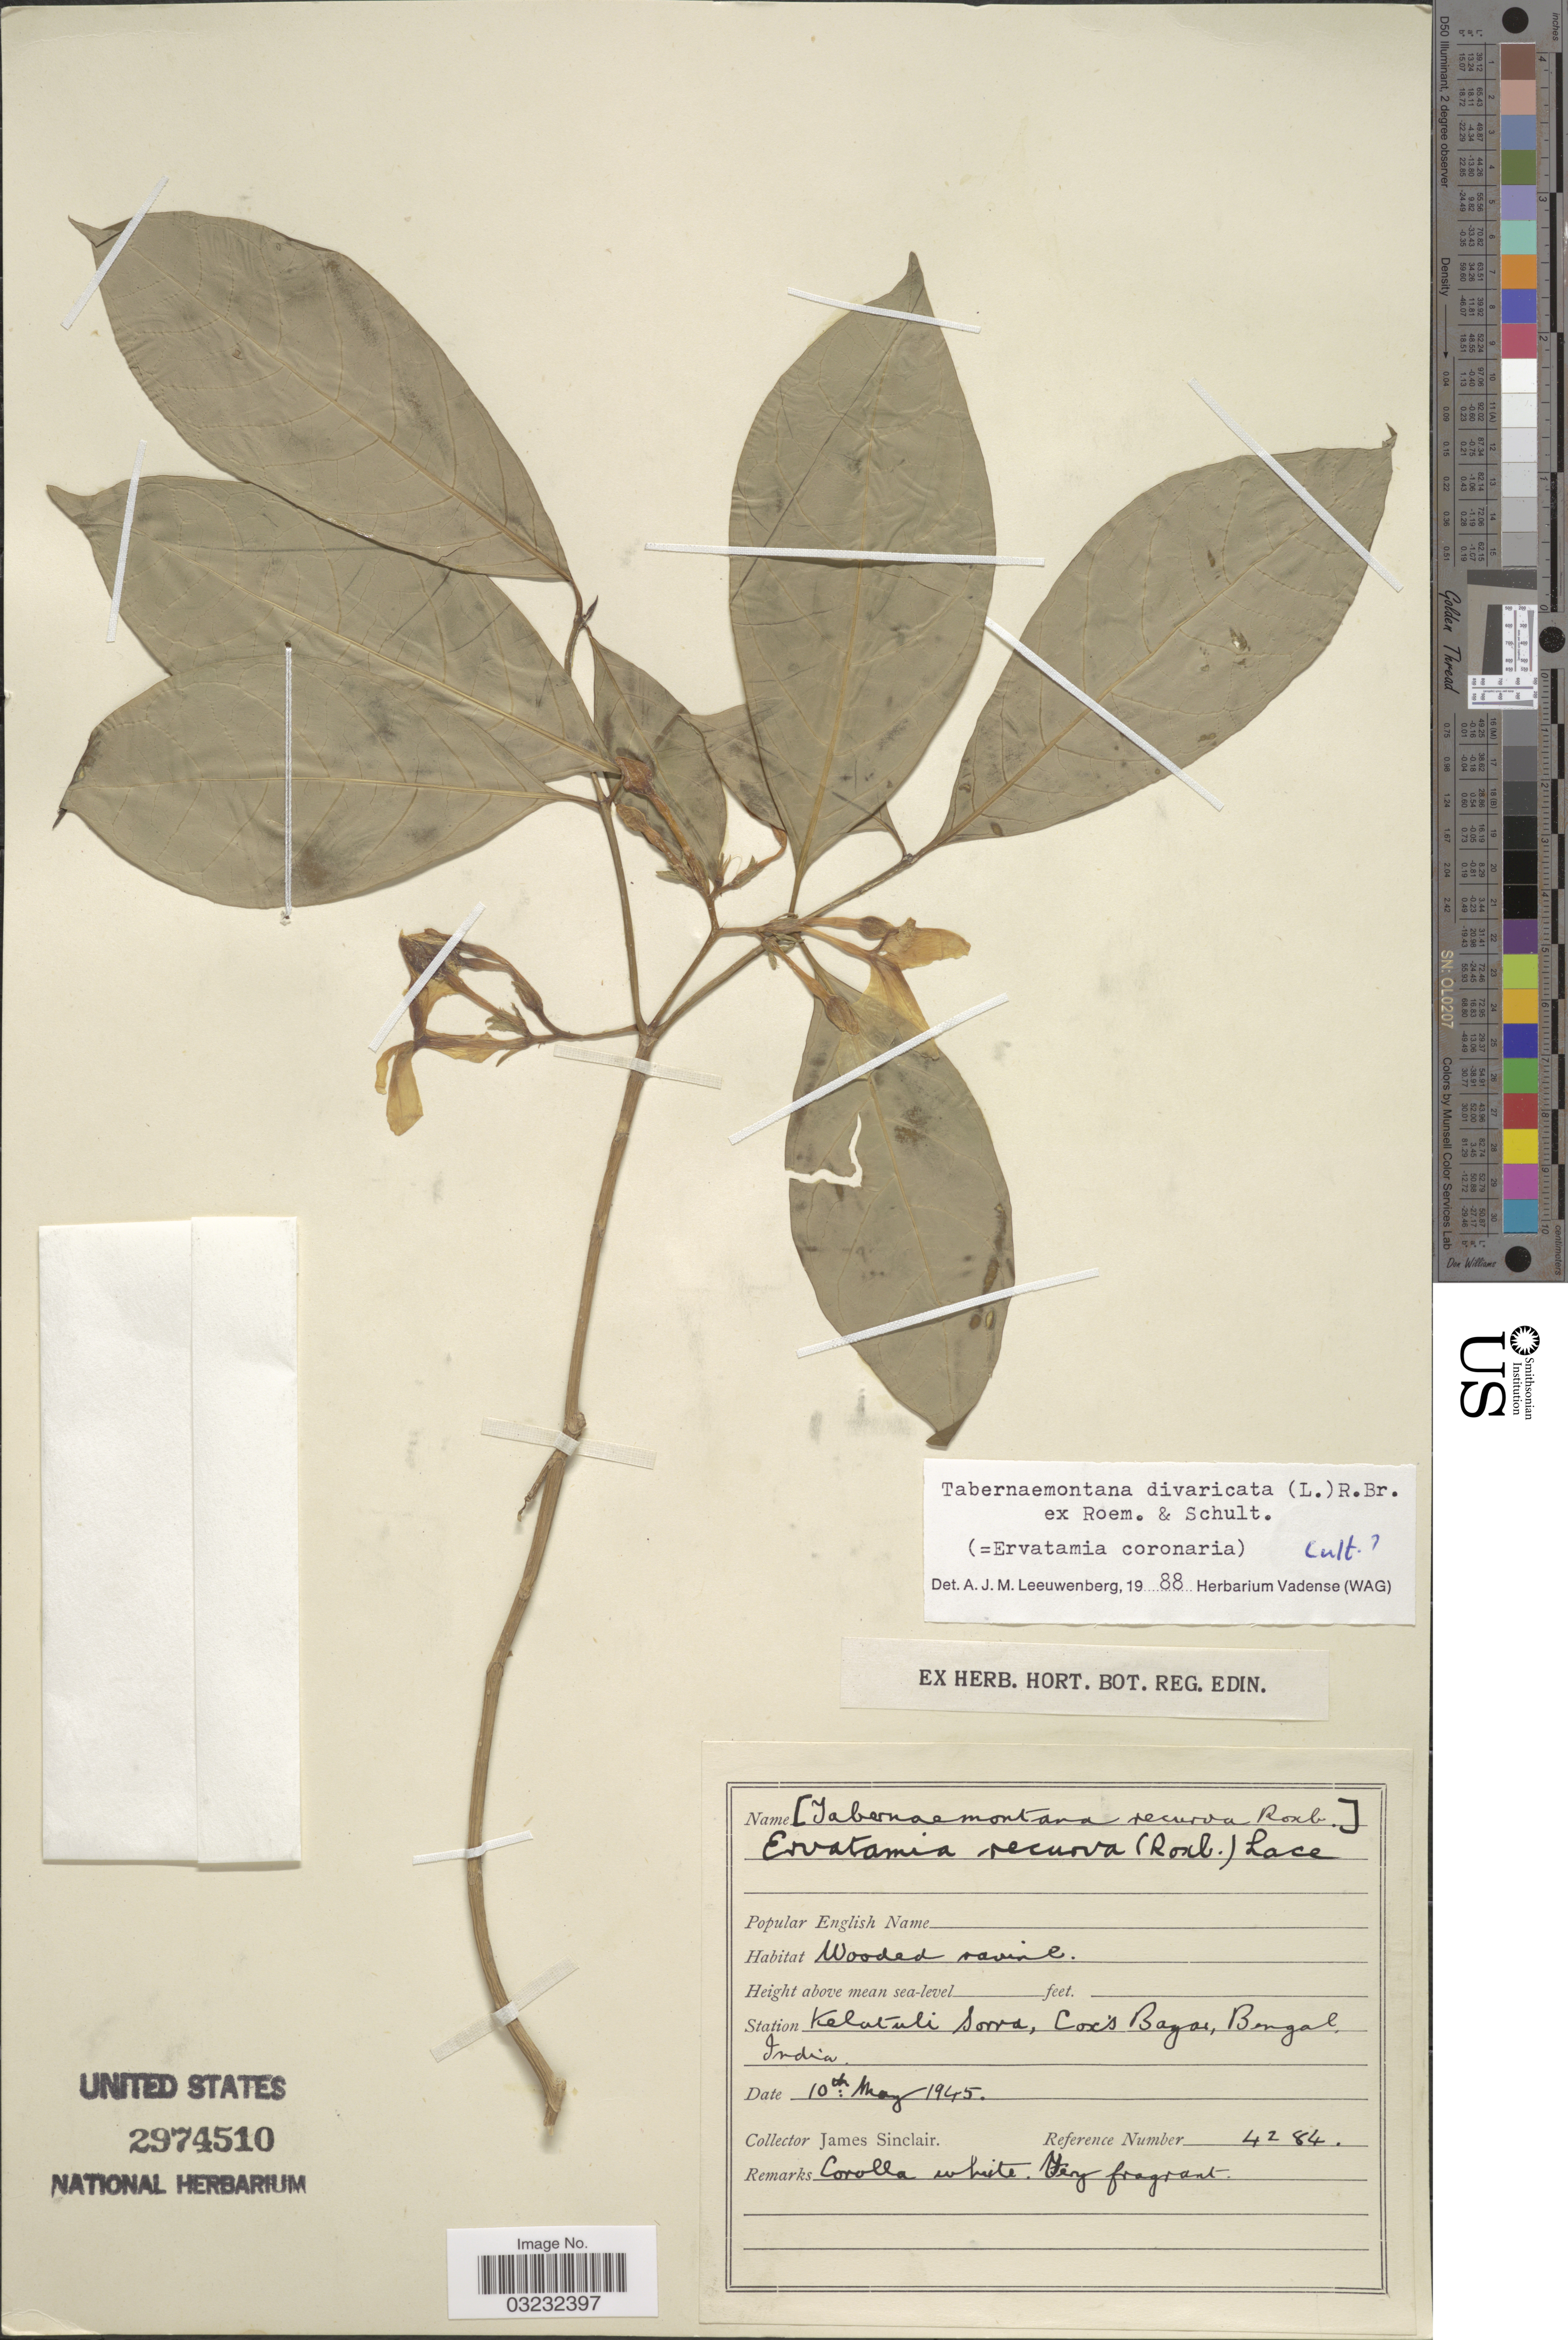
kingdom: Plantae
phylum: Tracheophyta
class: Magnoliopsida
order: Gentianales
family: Apocynaceae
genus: Tabernaemontana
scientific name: Tabernaemontana divaricata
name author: (L.) R. Br. ex Roem. & Schult.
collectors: J. Sinclair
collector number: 4284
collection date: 1945-05-10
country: Bangladesh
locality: Station Kelatuli Sorra, Cox's Bazar, Bengal.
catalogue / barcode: US 2974510